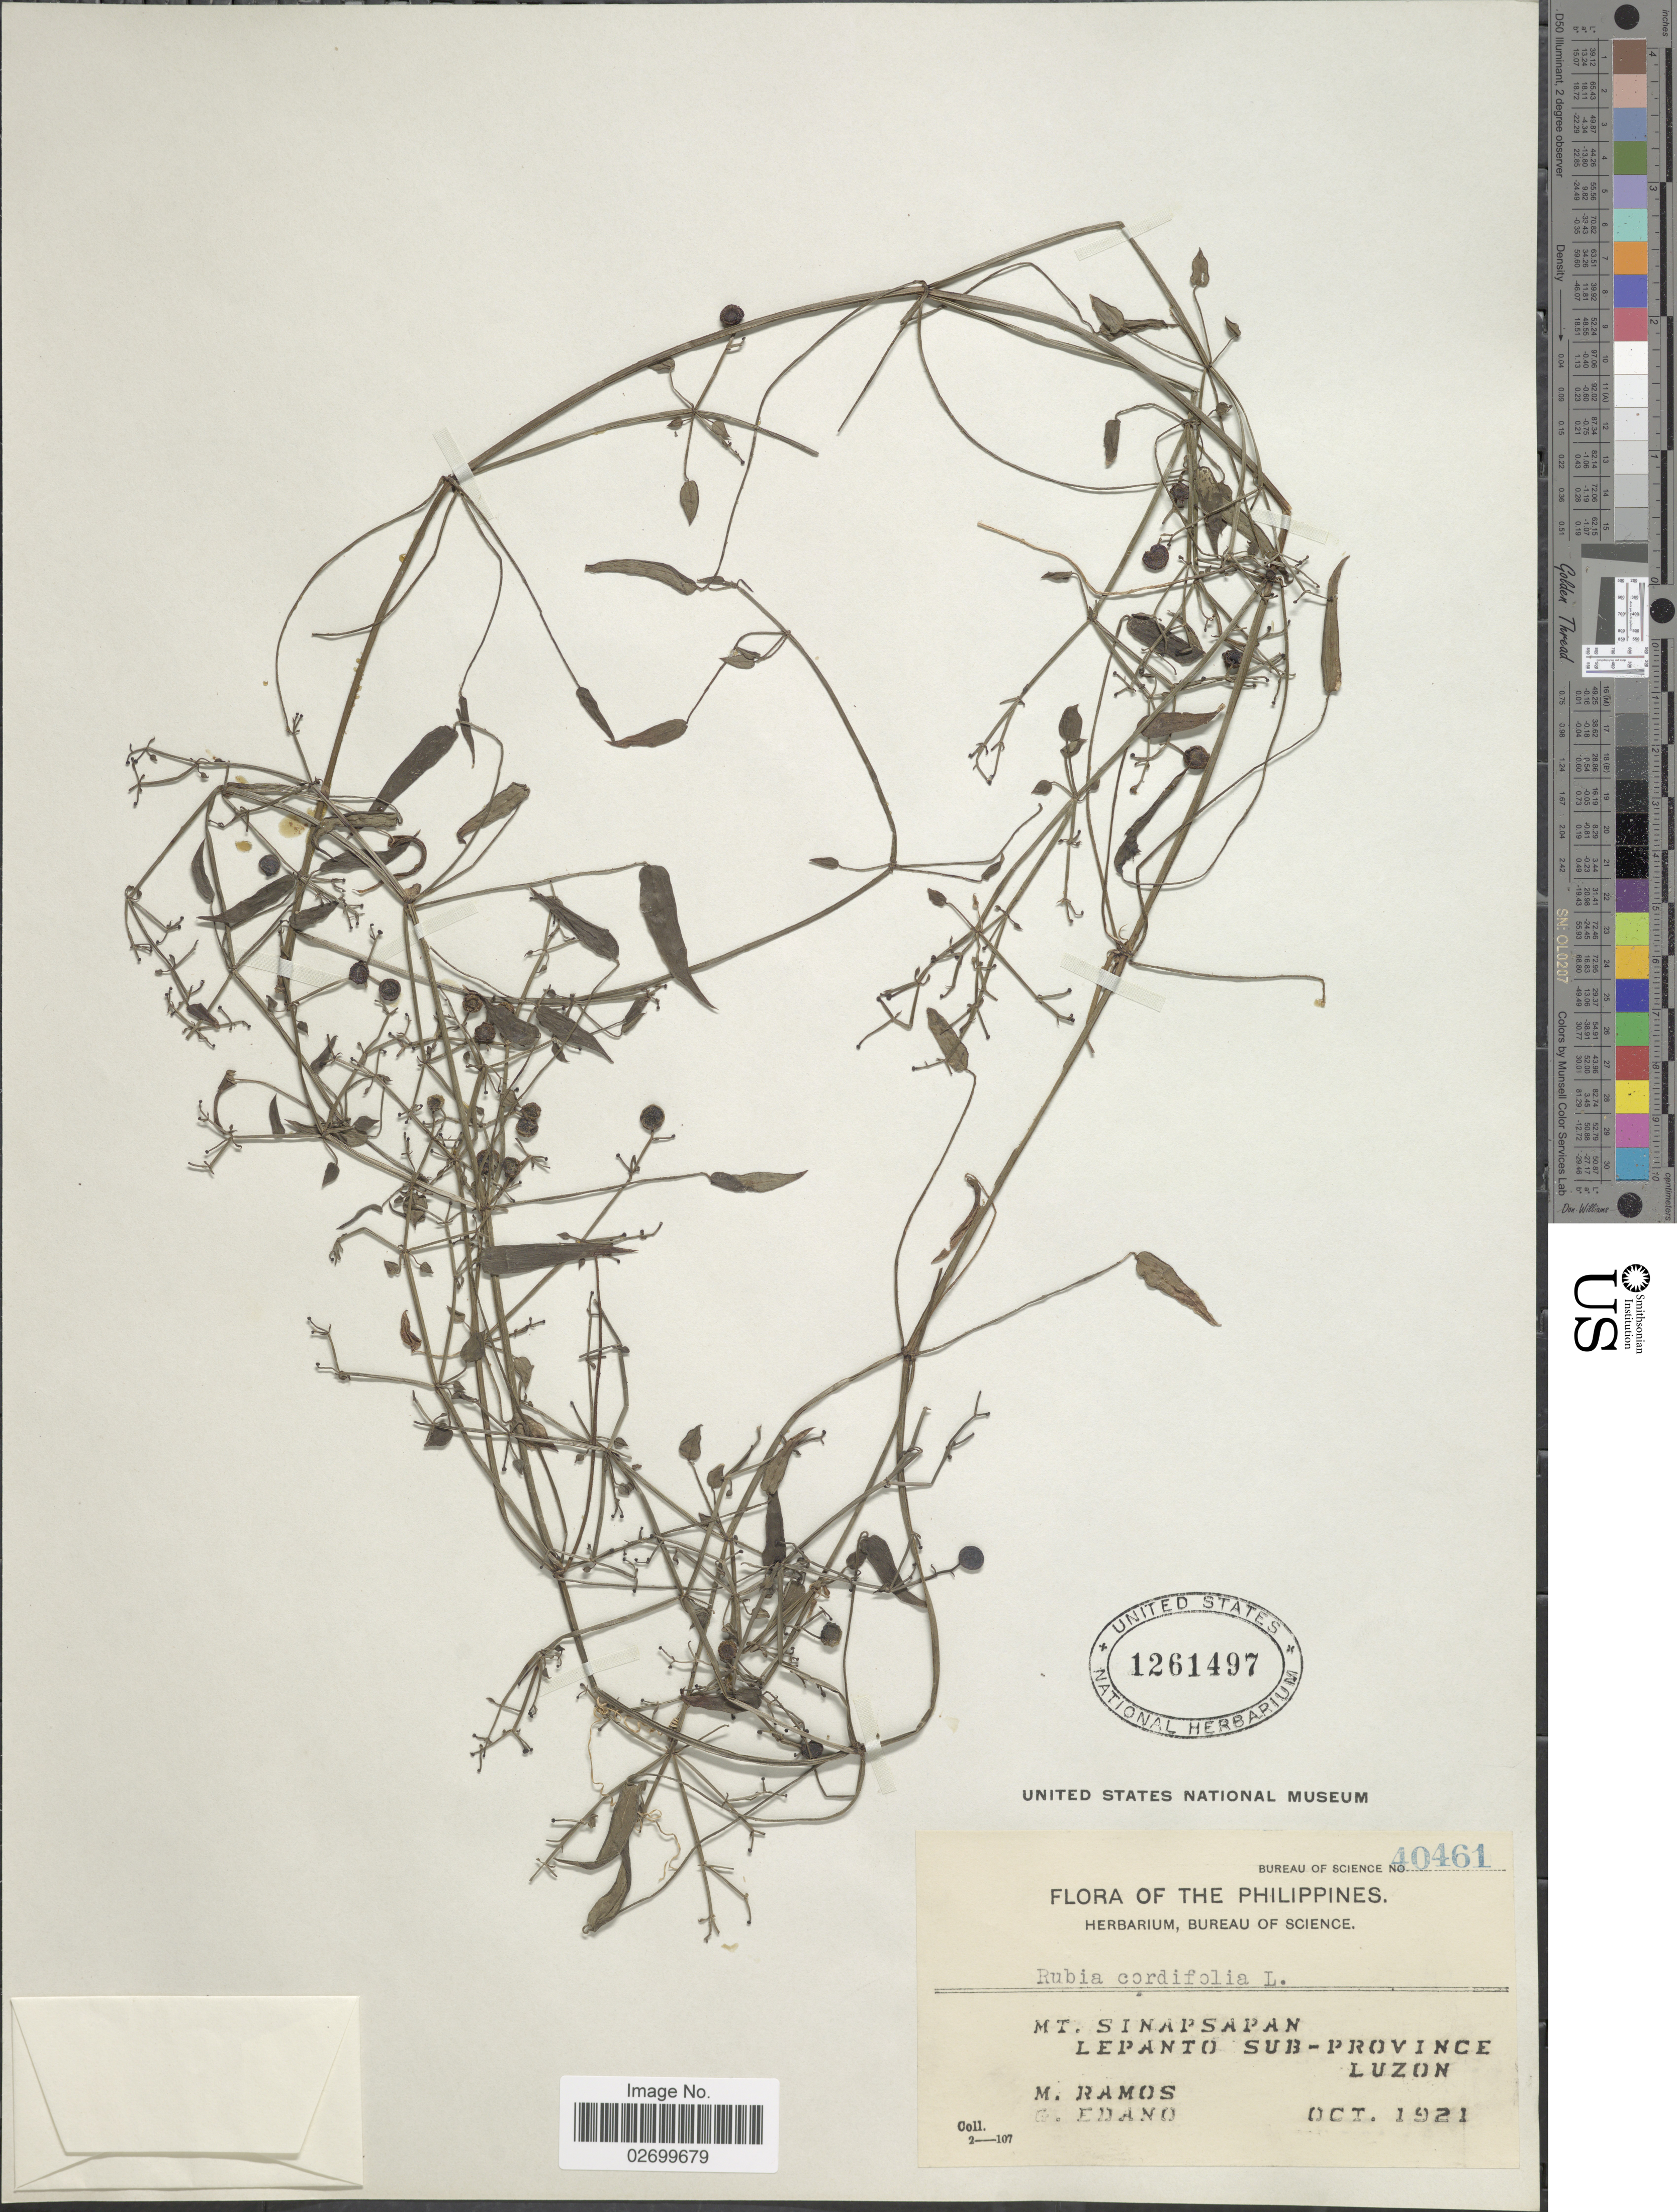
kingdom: Plantae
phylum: Tracheophyta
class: Magnoliopsida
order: Gentianales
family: Rubiaceae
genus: Rubia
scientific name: Rubia cordifolia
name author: L.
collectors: M. Ramos & G. Edaño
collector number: Bureau of Science40461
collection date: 1921-10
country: Philippines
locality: Mt. Sinapsapan. Lepanto Sub-Province Luzon.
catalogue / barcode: US 1261497